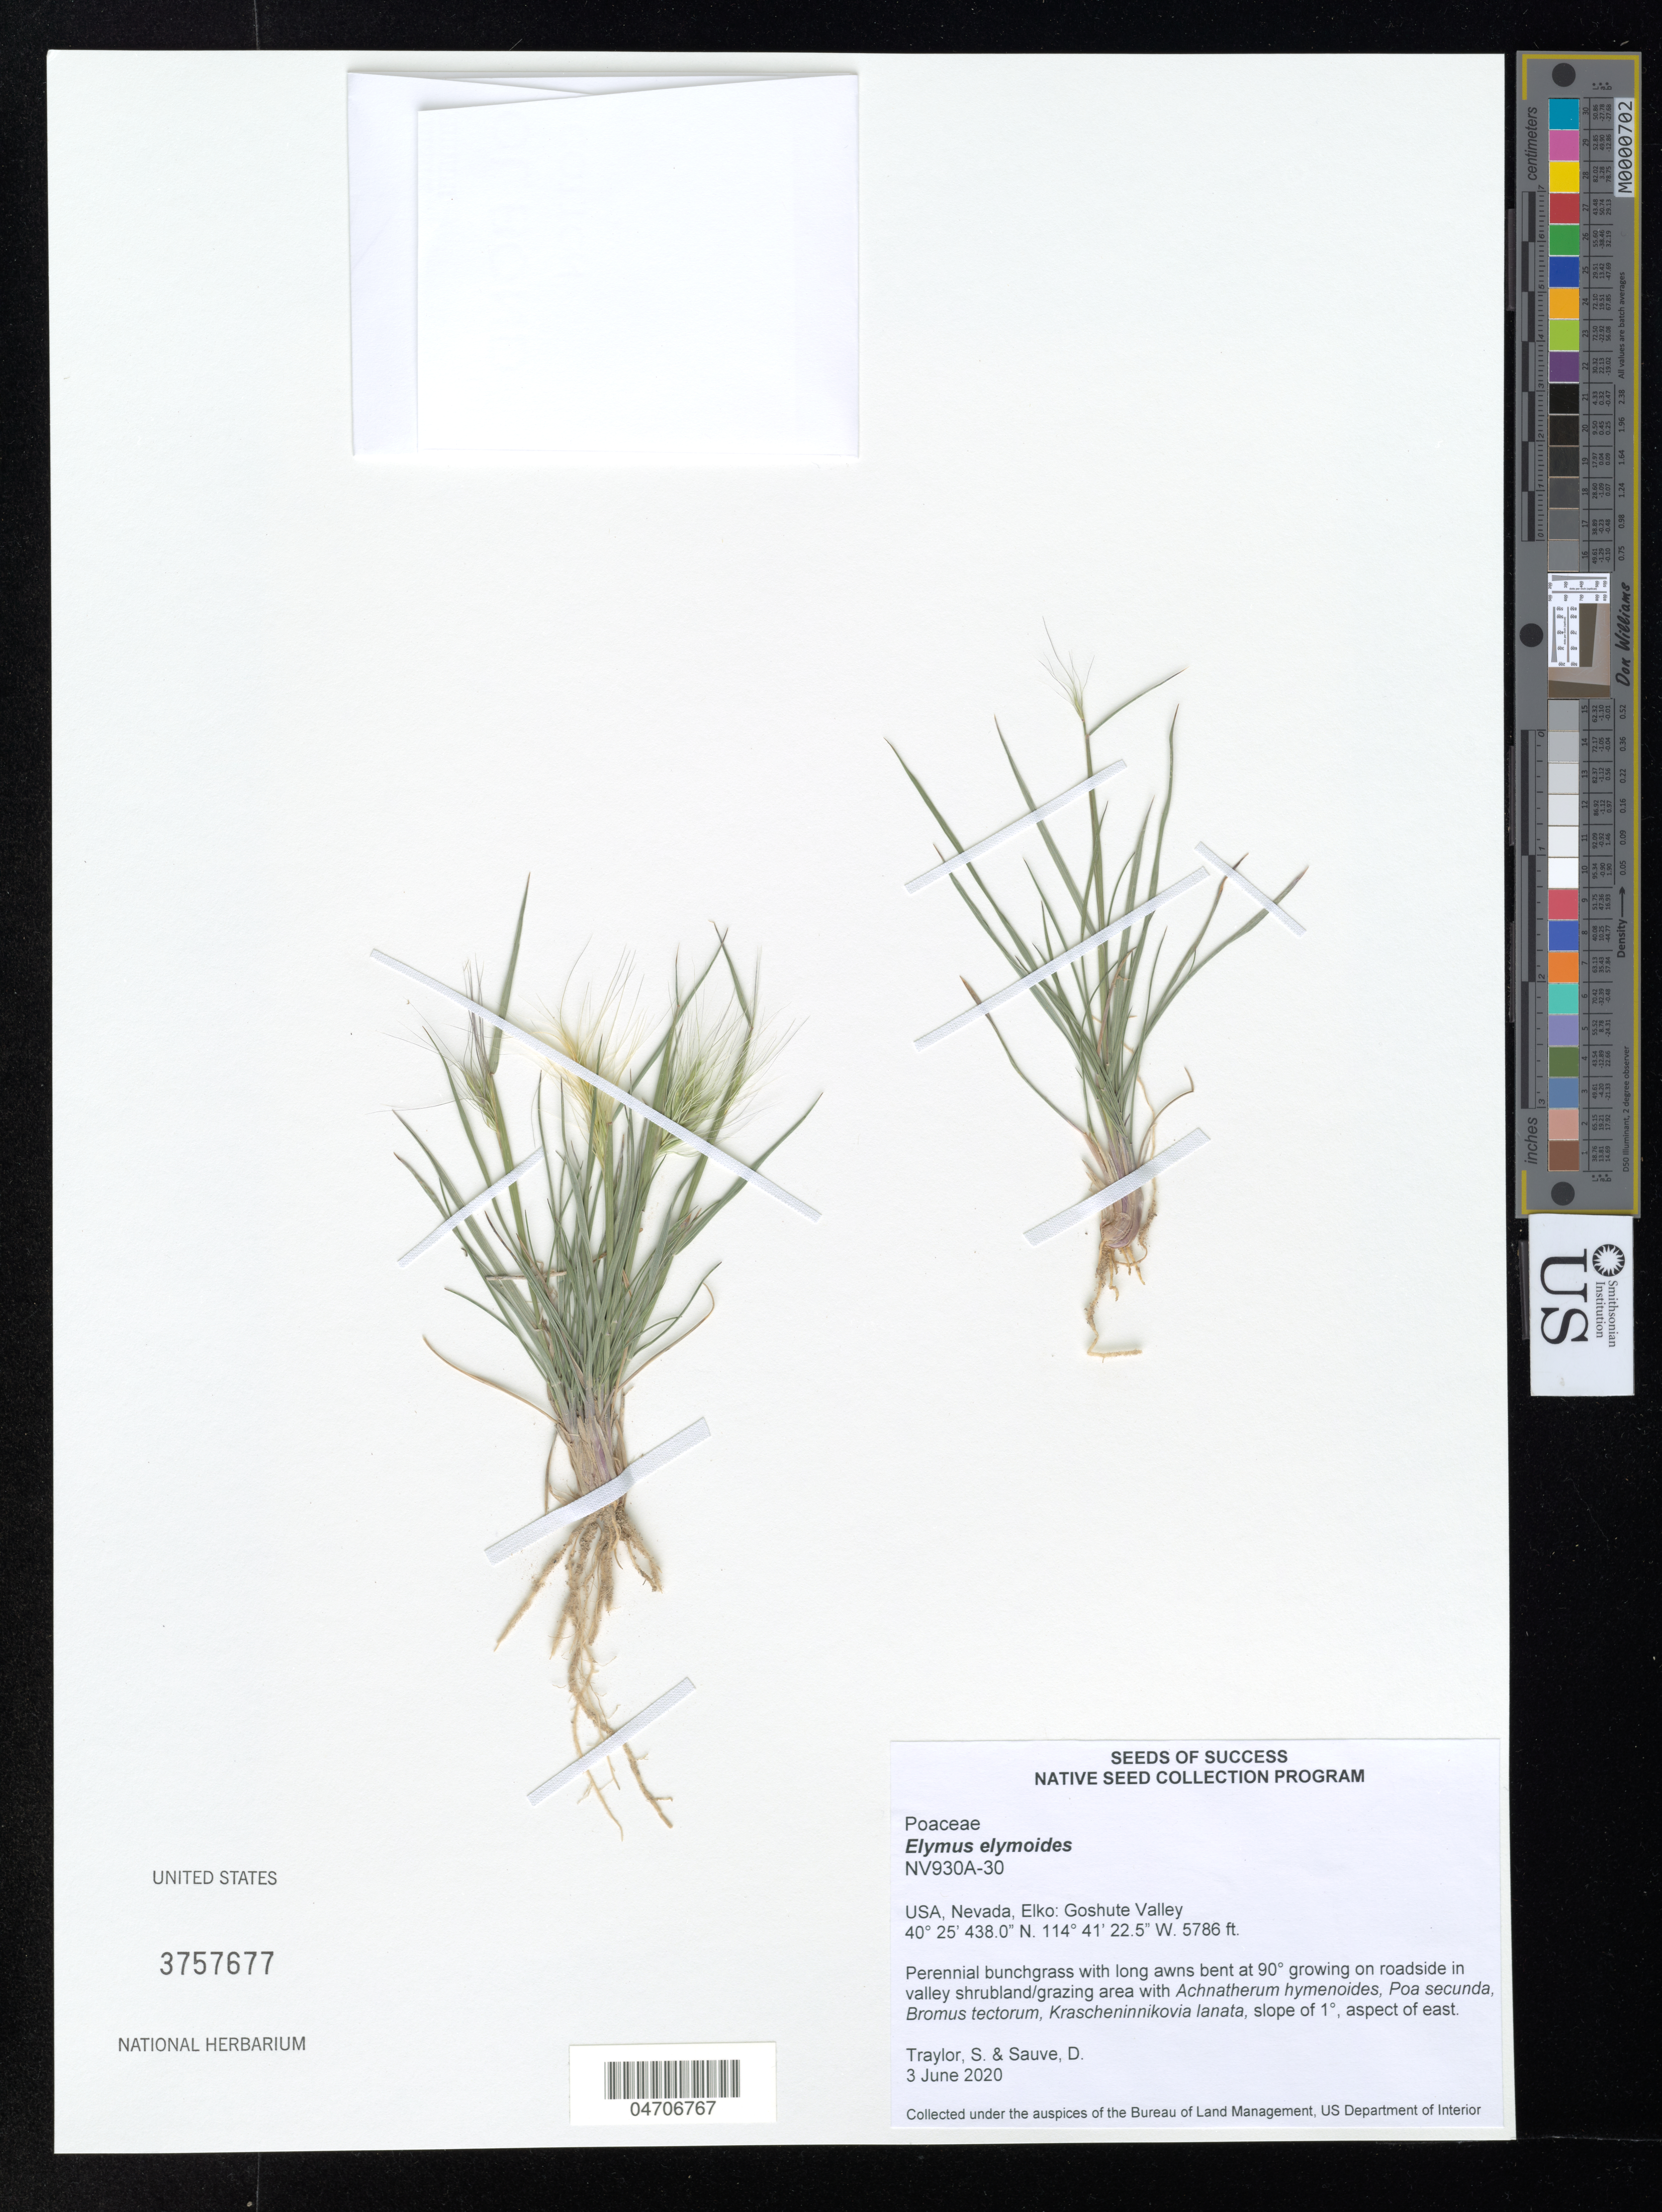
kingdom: Plantae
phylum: Tracheophyta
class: Liliopsida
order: Poales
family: Poaceae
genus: Elymus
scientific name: Elymus elymoides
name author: (Raf.) Swezey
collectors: J. Whitlock & D. Sauve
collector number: NV930A-30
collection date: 2020-06-03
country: United States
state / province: Nevada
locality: Elko: Goshute Valley.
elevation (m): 1764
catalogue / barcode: US 3757677